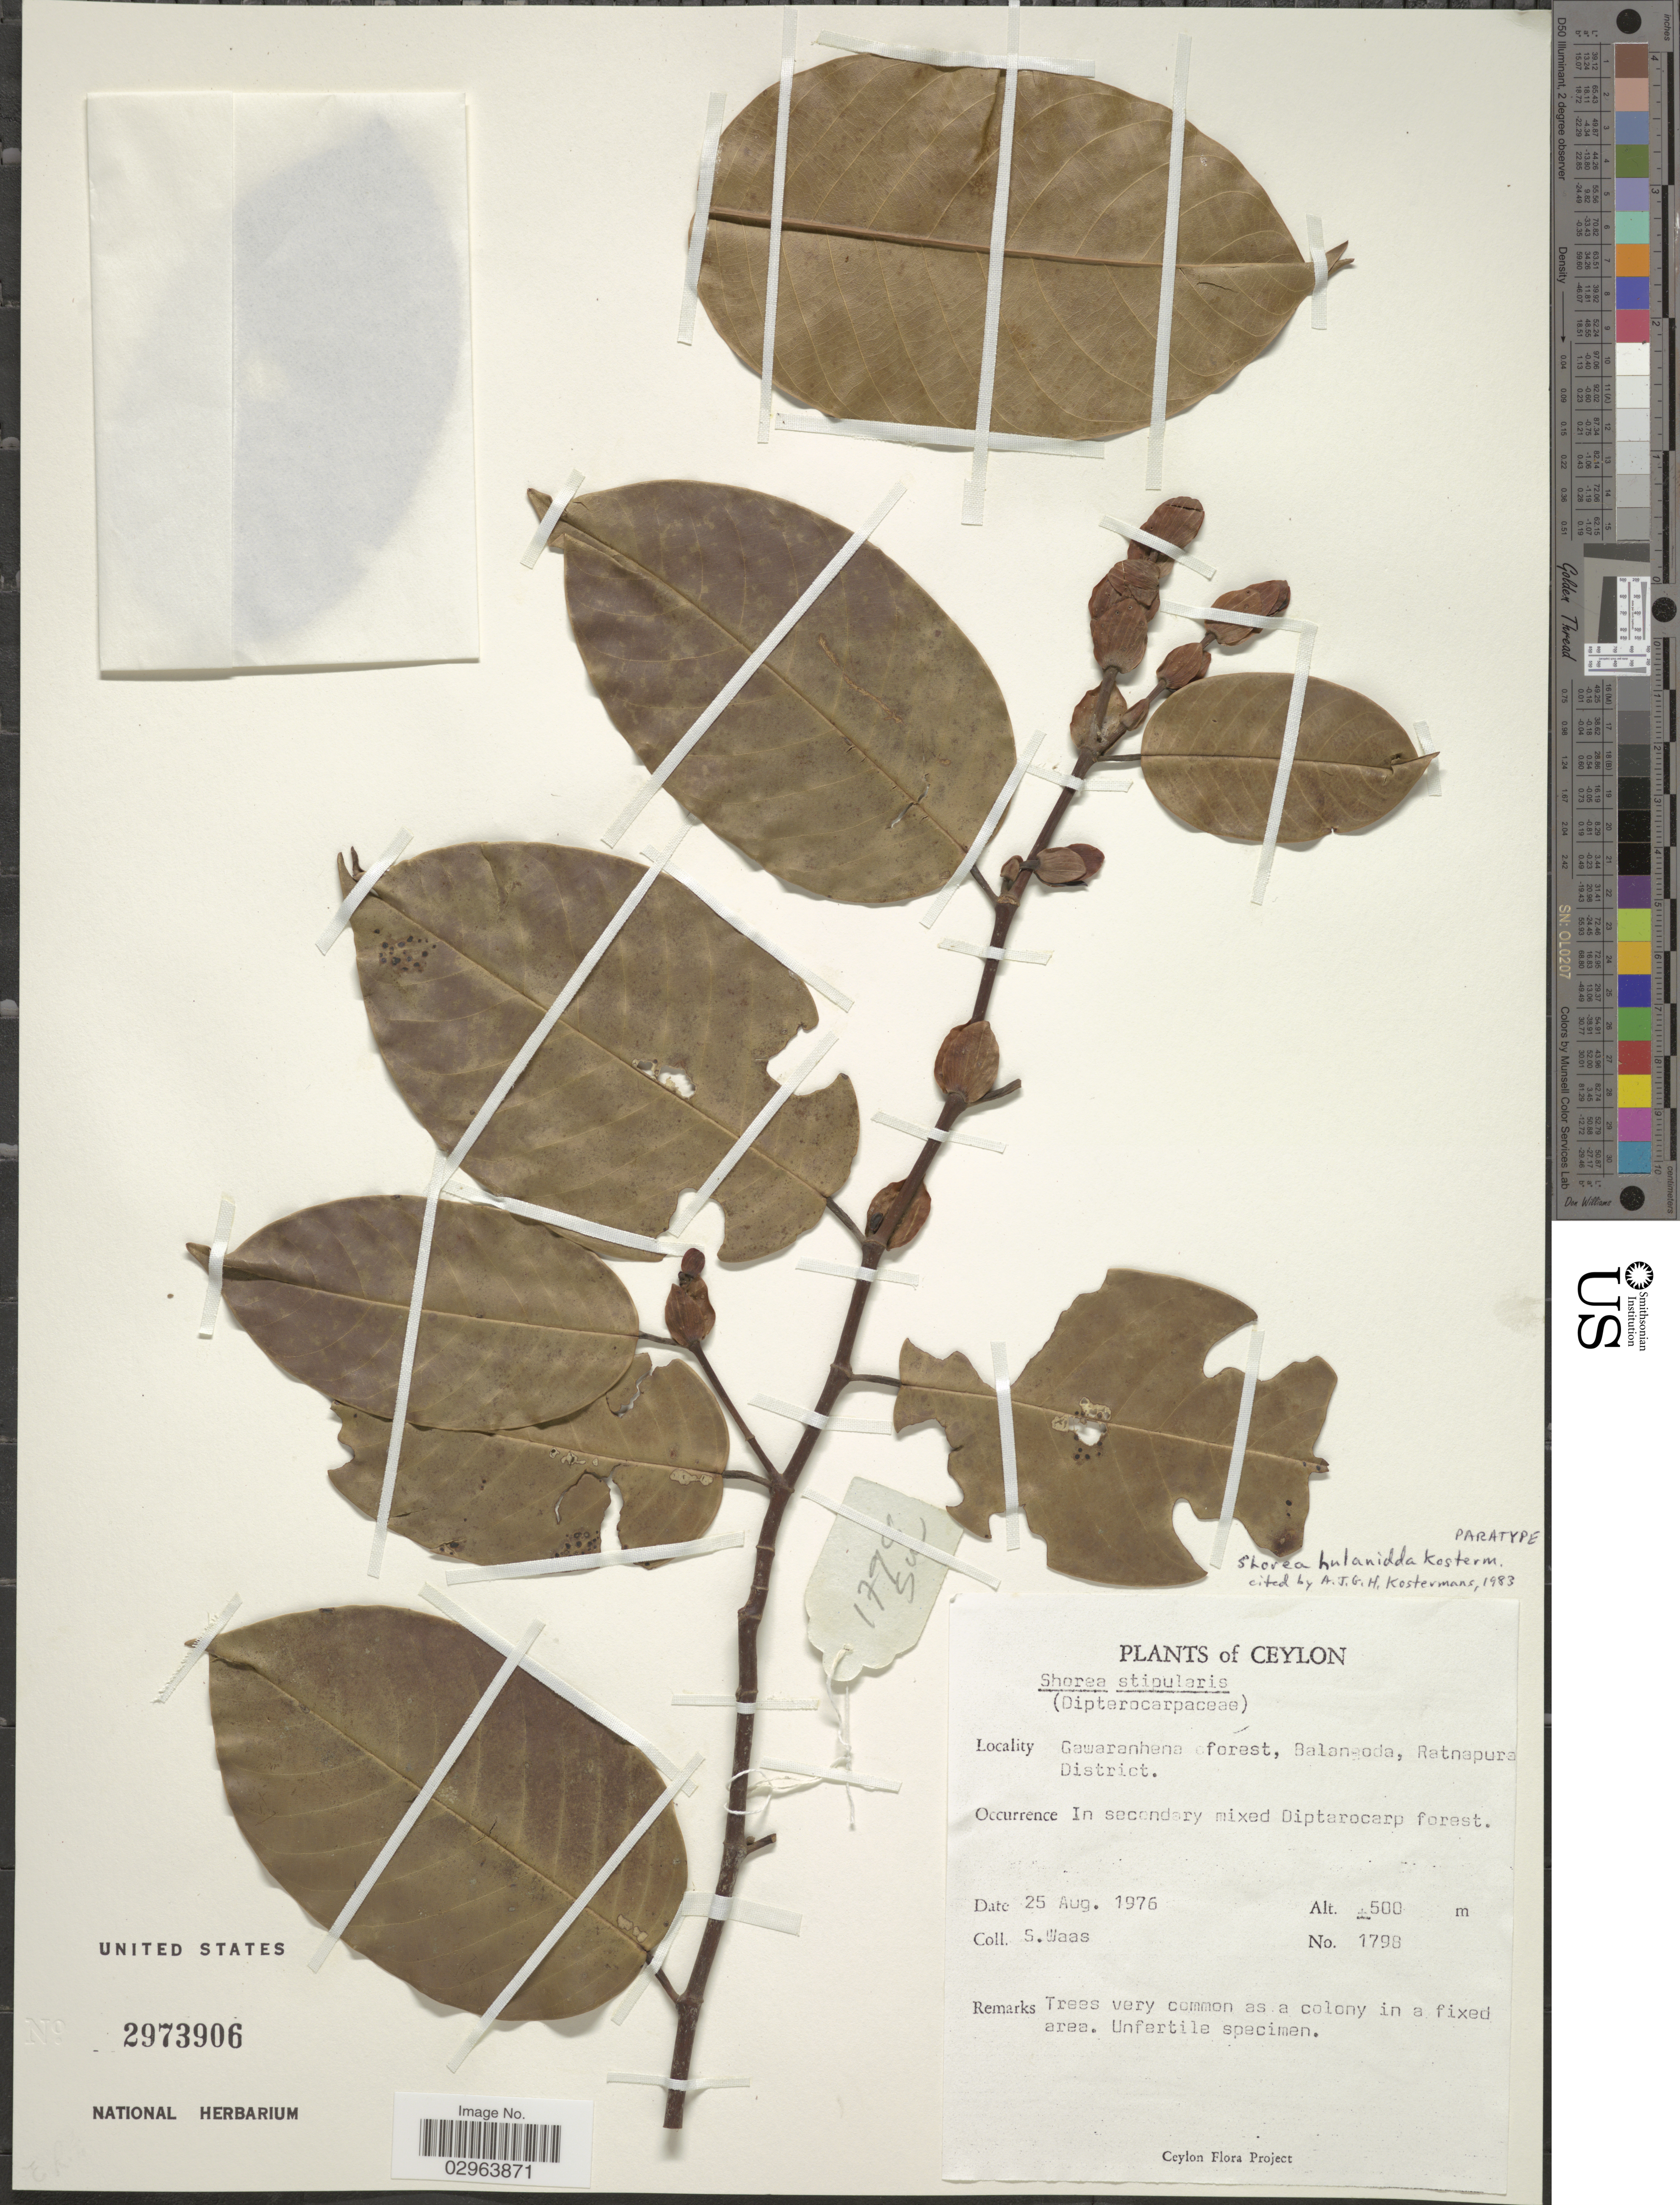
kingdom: Plantae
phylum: Tracheophyta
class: Magnoliopsida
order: Malvales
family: Dipterocarpaceae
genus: Anthoshorea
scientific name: Anthoshorea hulanidda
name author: (Kosterm.) P.S. Ashton & J. Heck.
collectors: S. Waas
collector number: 1798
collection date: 1976-08-25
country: Sri Lanka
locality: Ceylon, Gawaranhena forest, Balangoda, Ratnapura District.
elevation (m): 500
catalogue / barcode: US 2973906